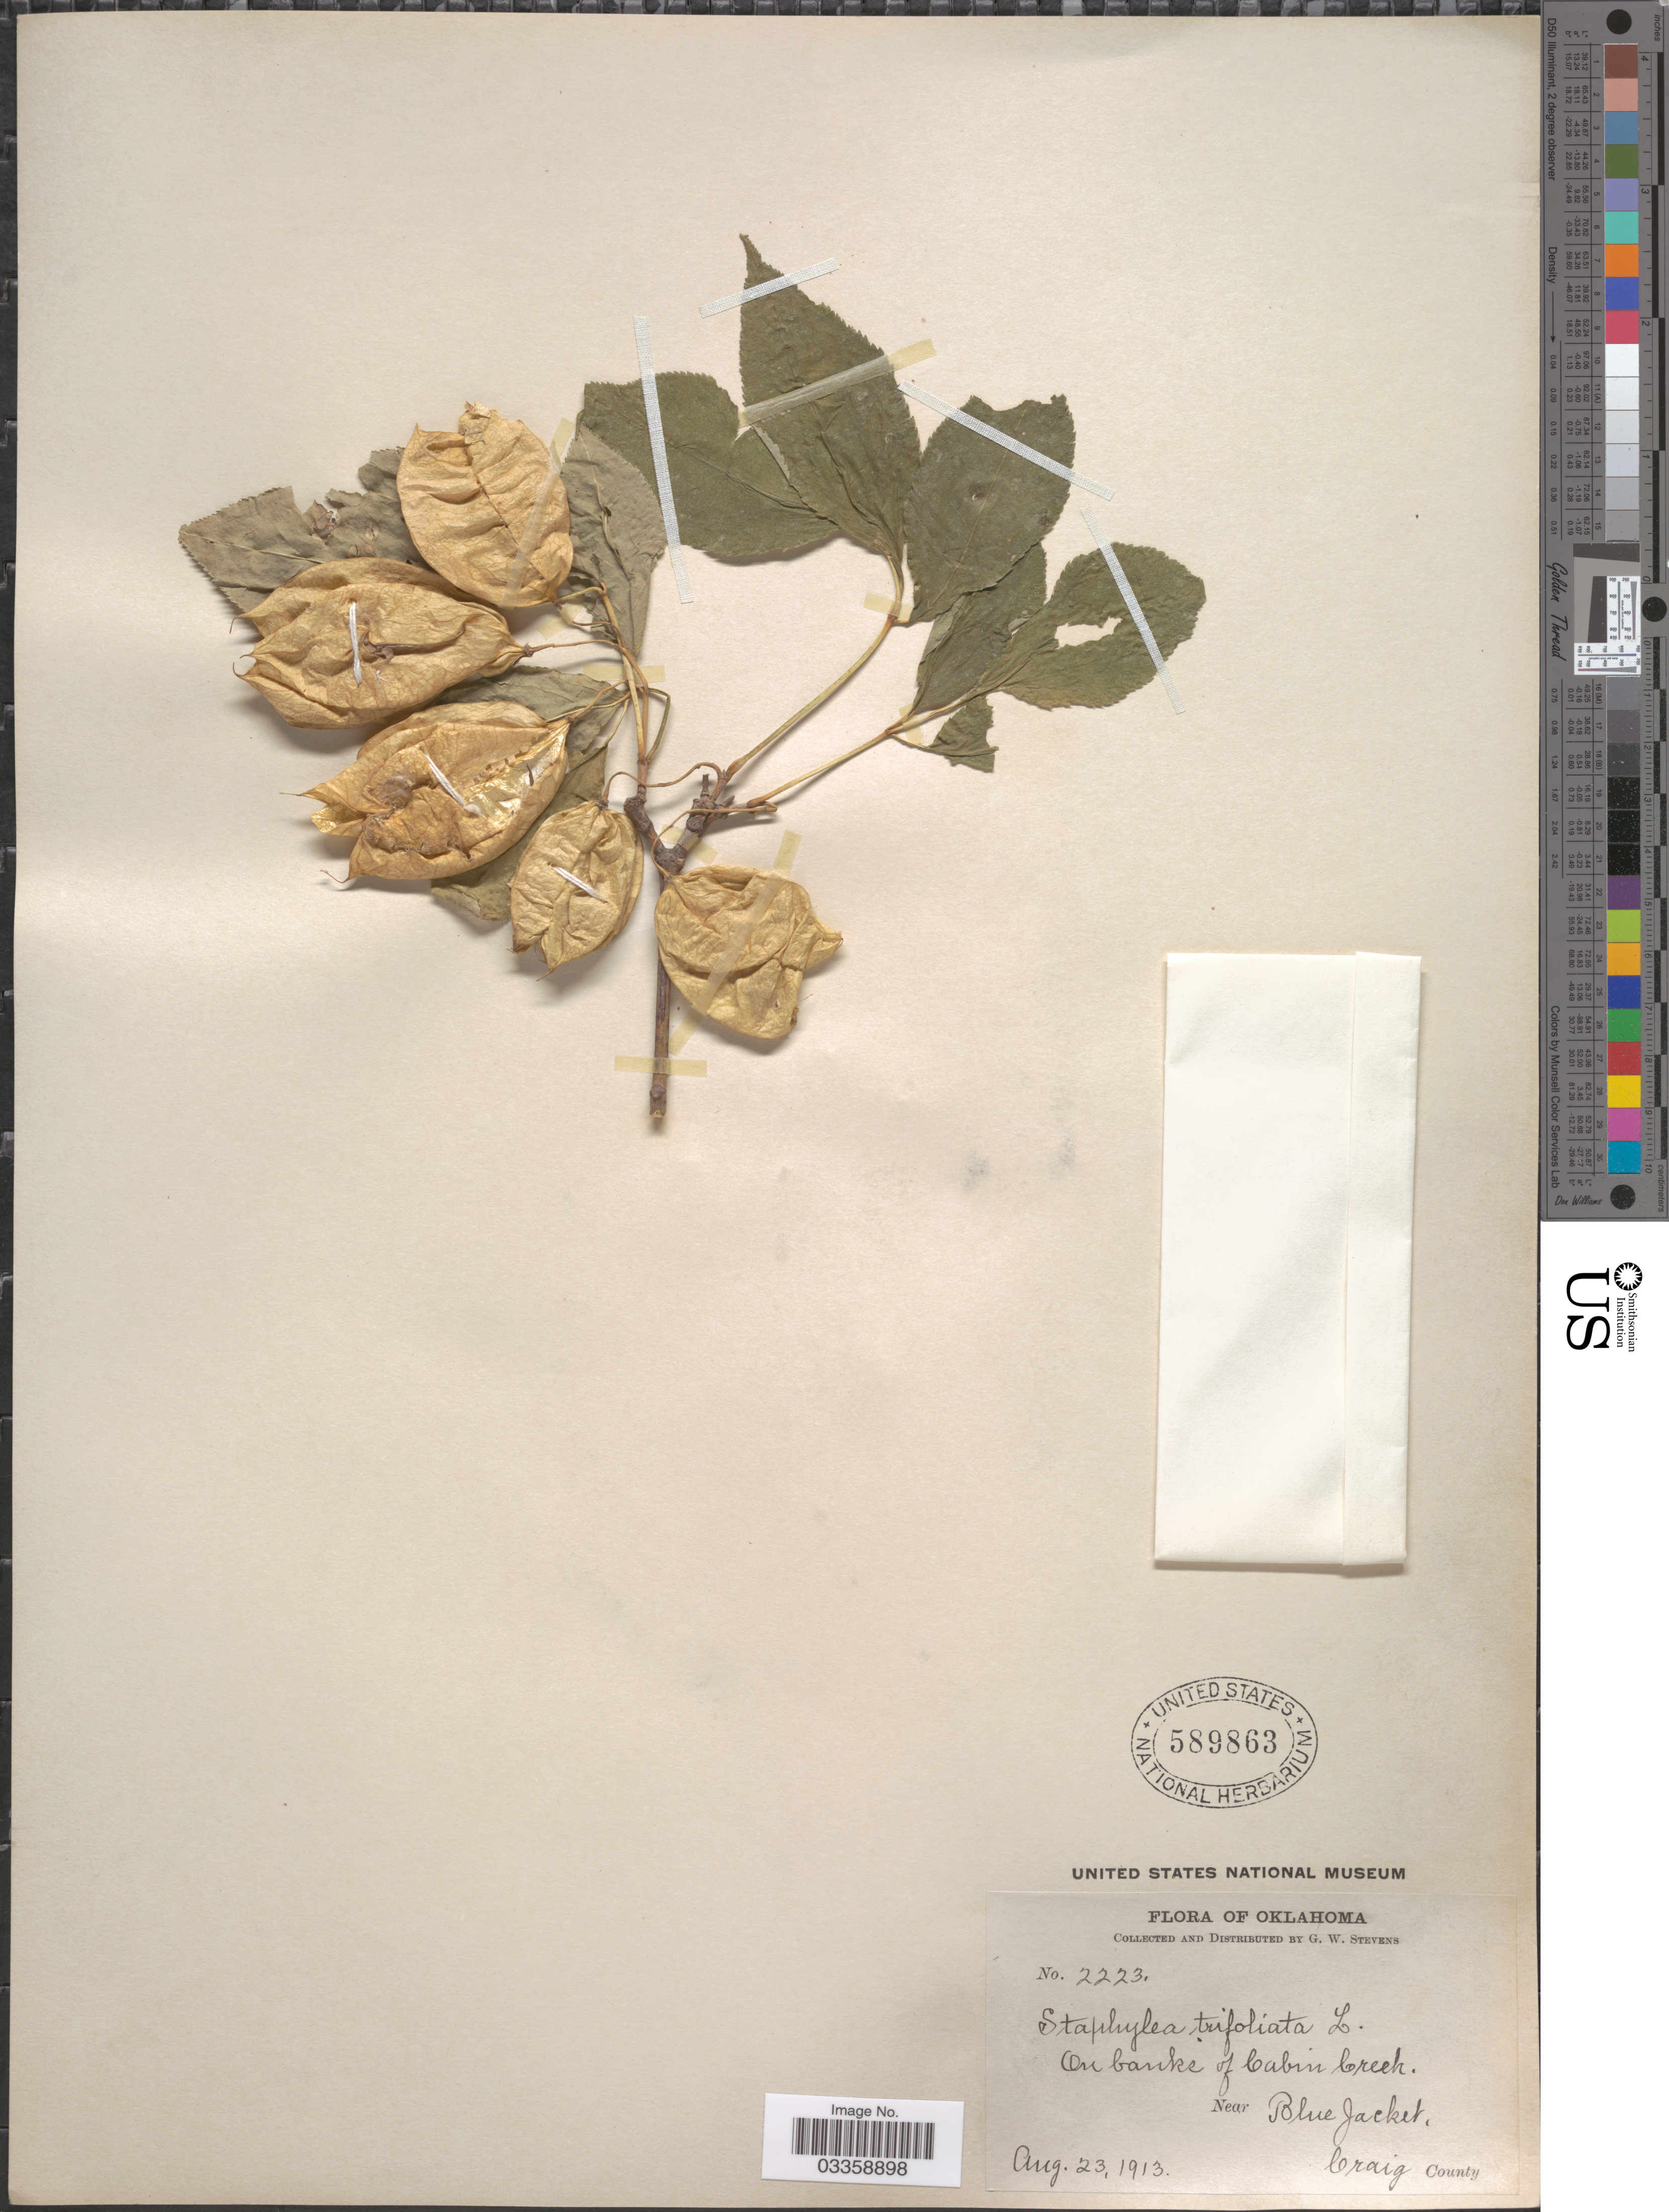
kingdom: Plantae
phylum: Tracheophyta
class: Magnoliopsida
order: Crossosomatales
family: Staphyleaceae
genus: Staphylea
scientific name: Staphylea trifolia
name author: L.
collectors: G. W. Stevens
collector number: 2223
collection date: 1913-08-23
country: United States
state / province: Oklahoma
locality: On banks of cabin Creek. Near Blue Jacket, Craig County.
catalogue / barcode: US 589863